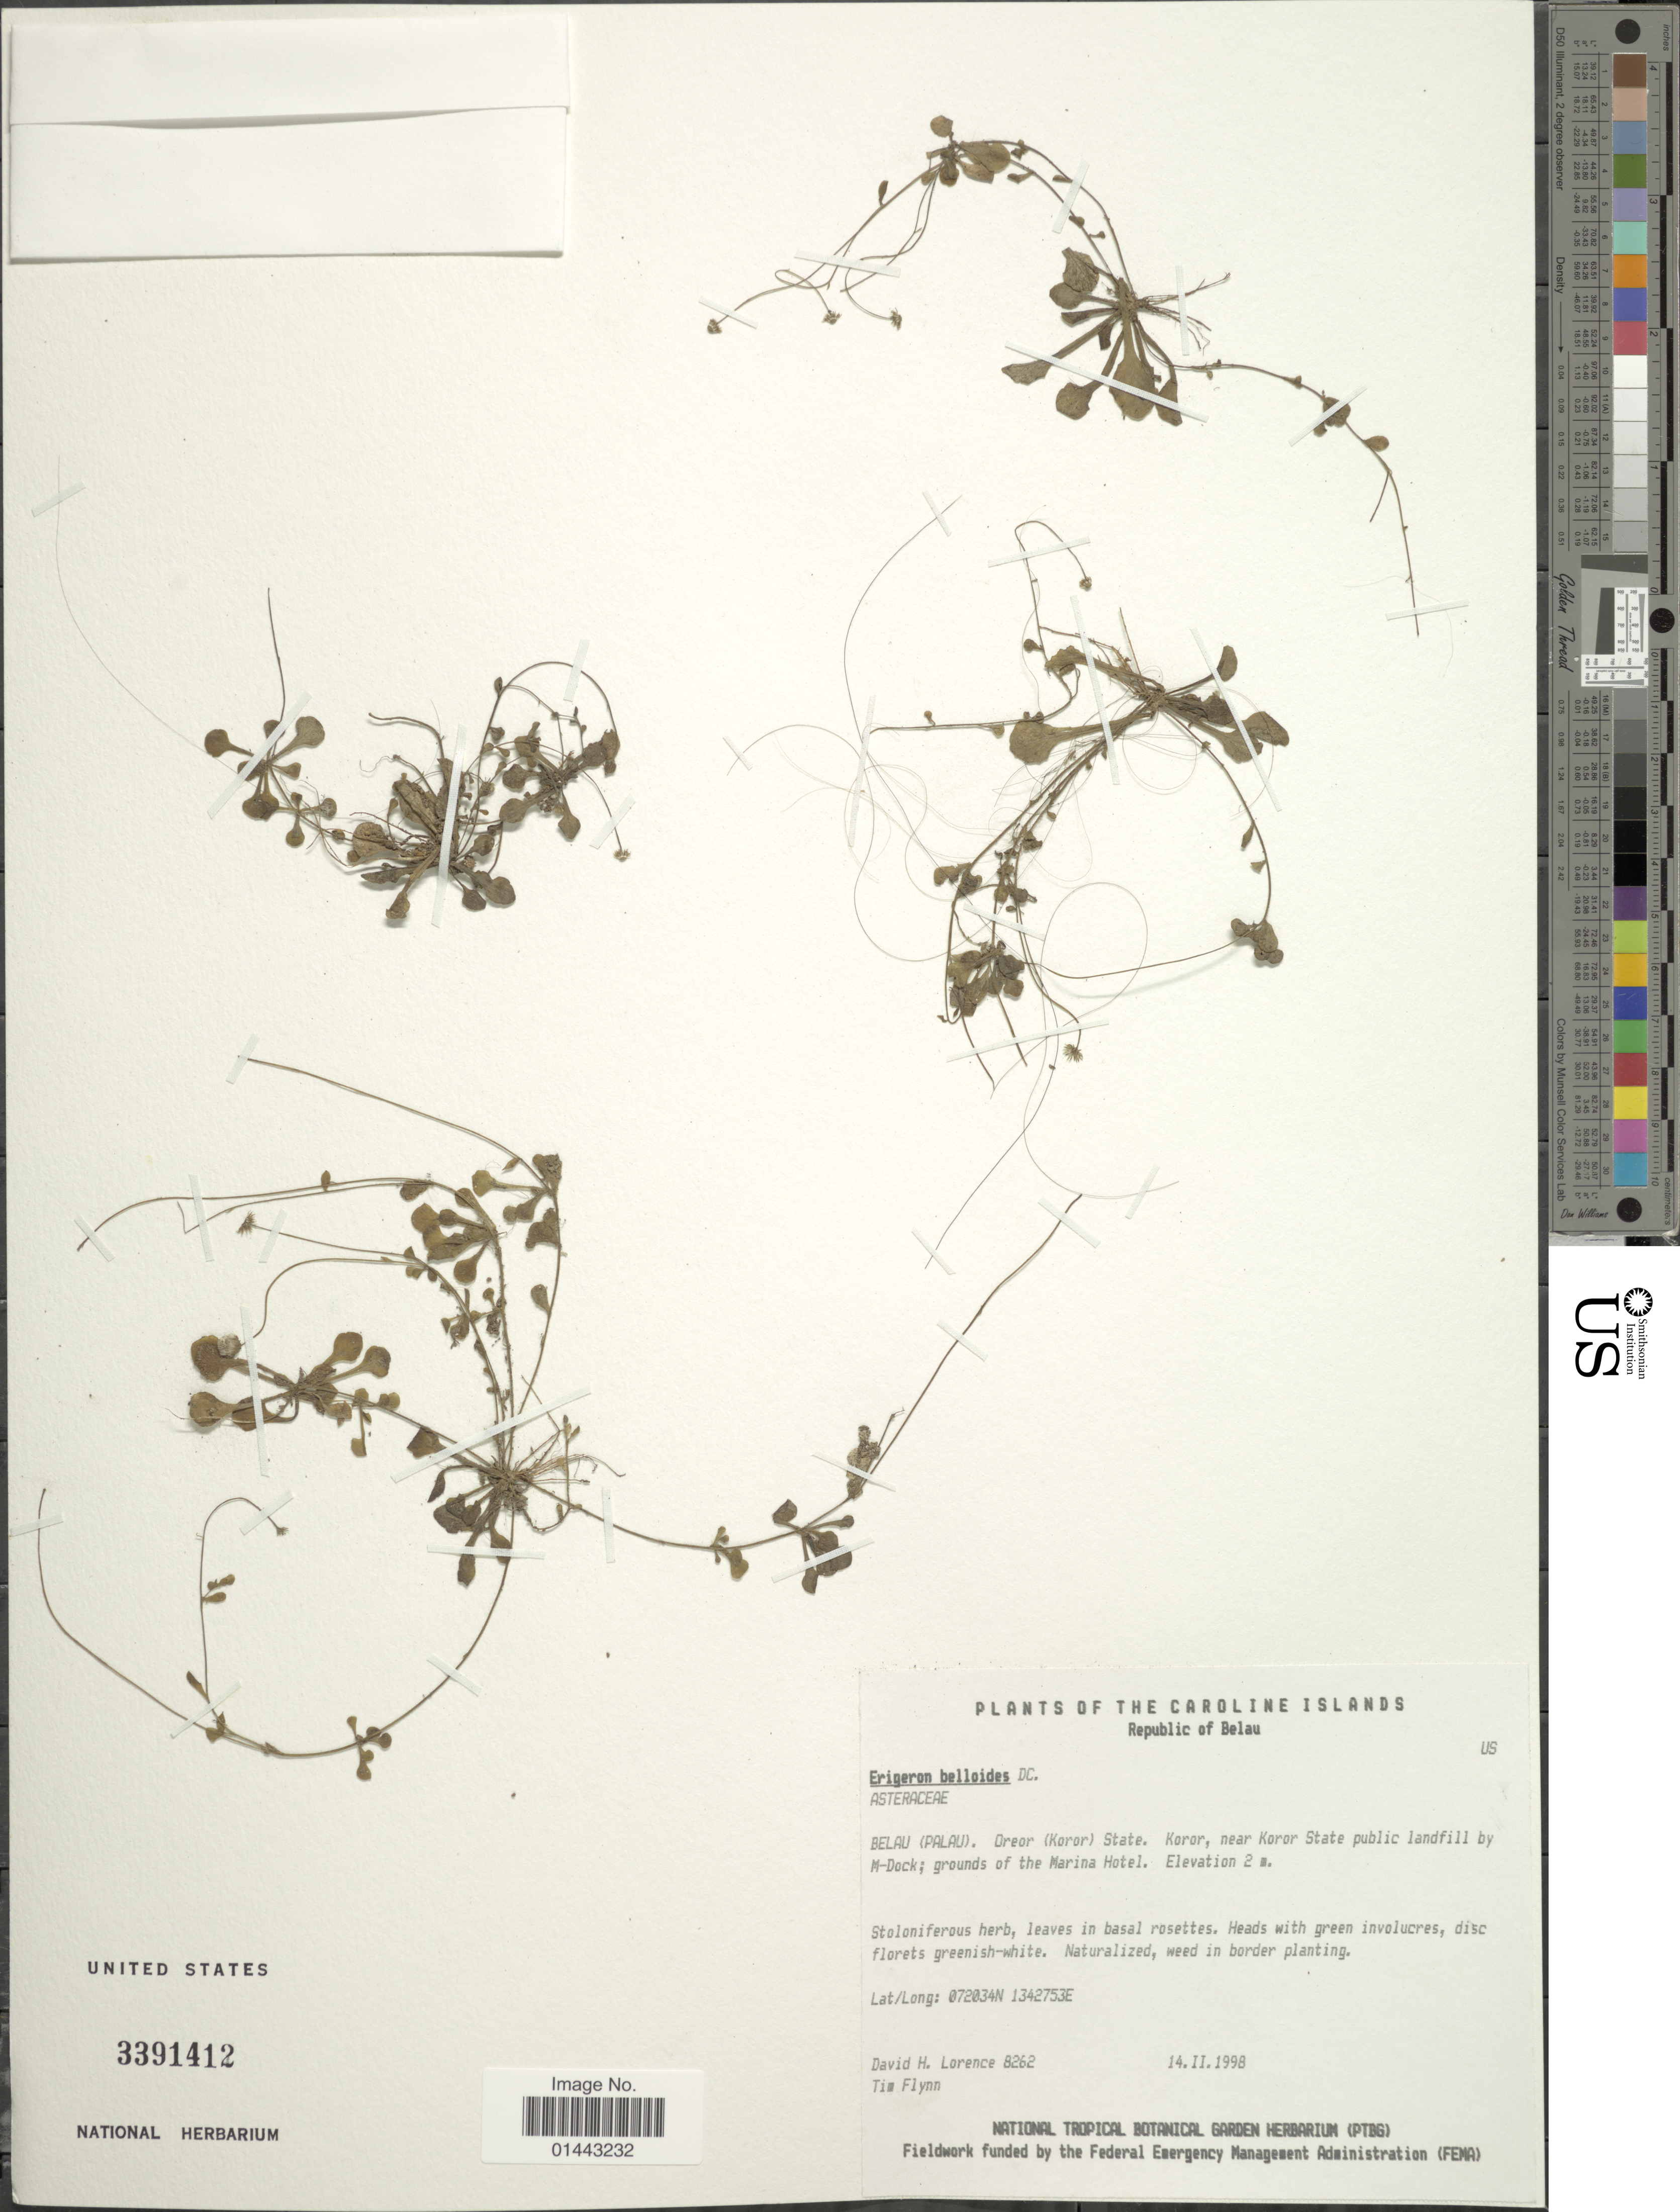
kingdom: Plantae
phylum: Tracheophyta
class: Magnoliopsida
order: Asterales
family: Asteraceae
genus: Erigeron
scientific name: Erigeron bellioides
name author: DC.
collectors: D. Lorence & T. Flynn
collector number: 8262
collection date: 1998-02-14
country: Palau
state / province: Koror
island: Oreor [Koror]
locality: Oreor (Koror) State, Koror, near Koror State public landfill by M-Dock; grounds of the Marina Hotel.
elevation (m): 2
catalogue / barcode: US 3391412